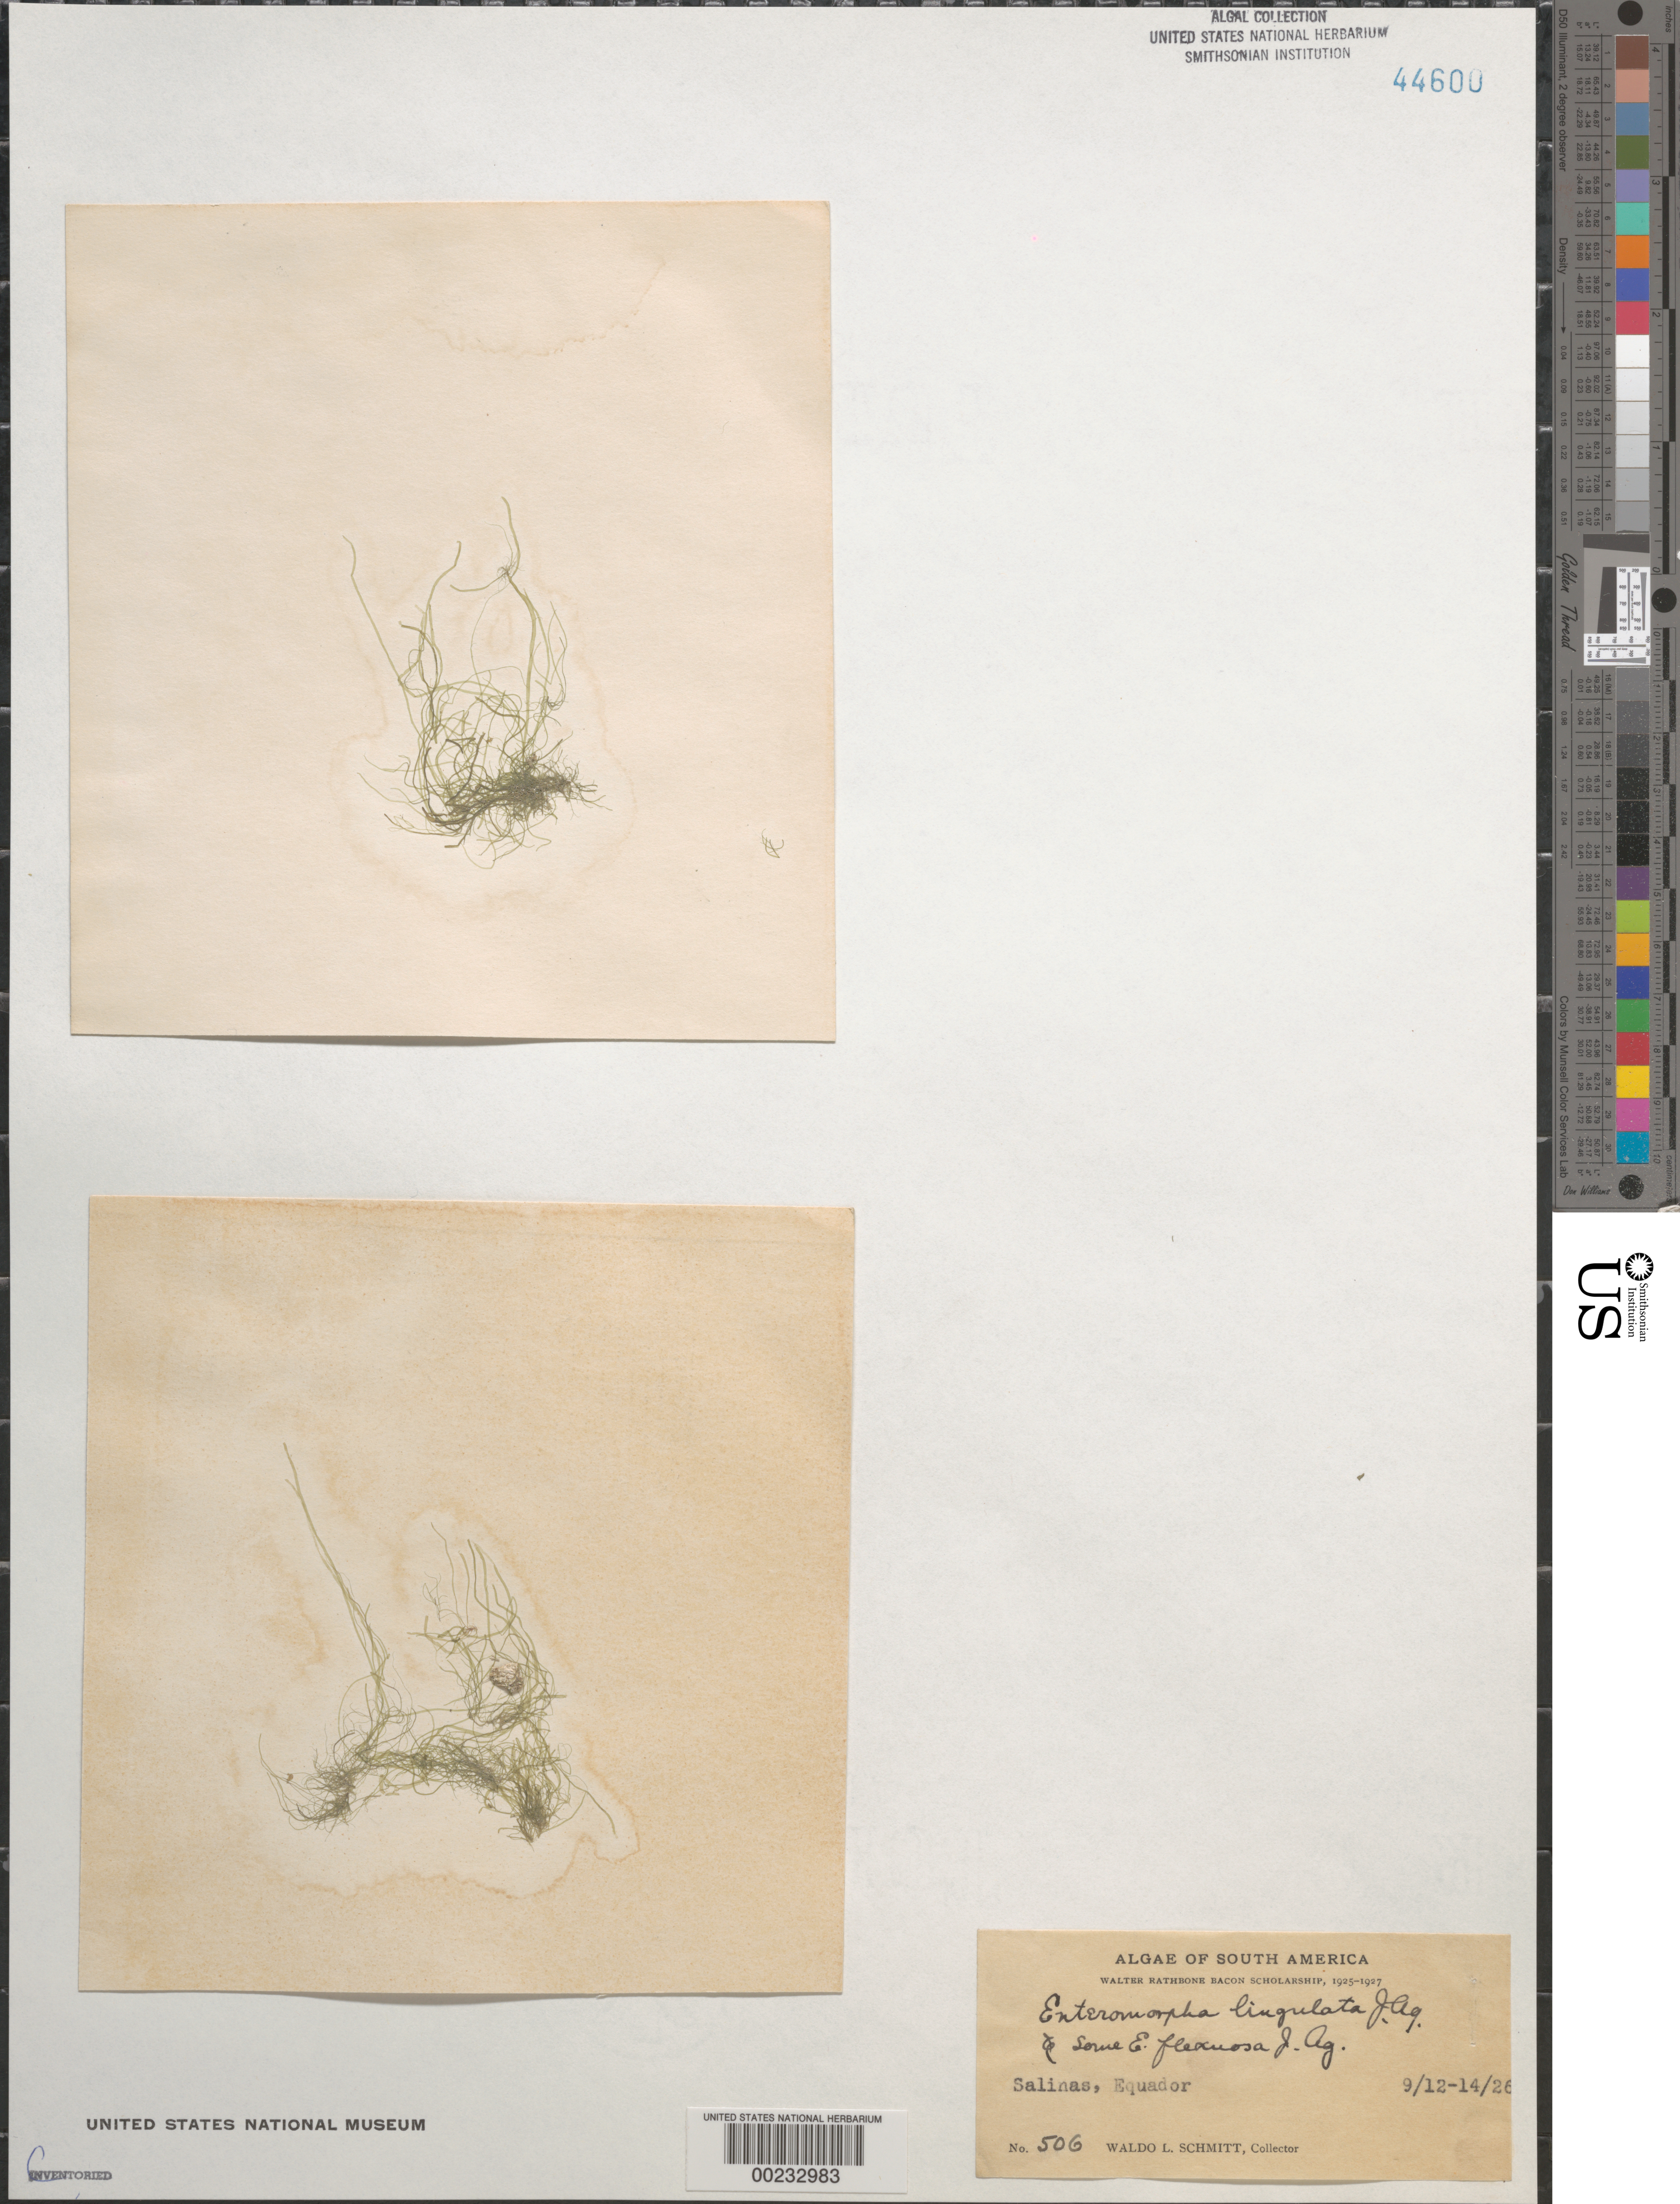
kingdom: Plantae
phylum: Chlorophyta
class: Ulvophyceae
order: Ulvales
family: Ulvaceae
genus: Ulva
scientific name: Ulva flexuosa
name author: Wulfen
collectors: W. L. Schmitt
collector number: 506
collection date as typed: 12 Sep 1926 to 14 Sep 1926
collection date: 1926-09-12/1926-09-14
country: Ecuador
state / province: Guayas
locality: Salinas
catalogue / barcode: US 44600